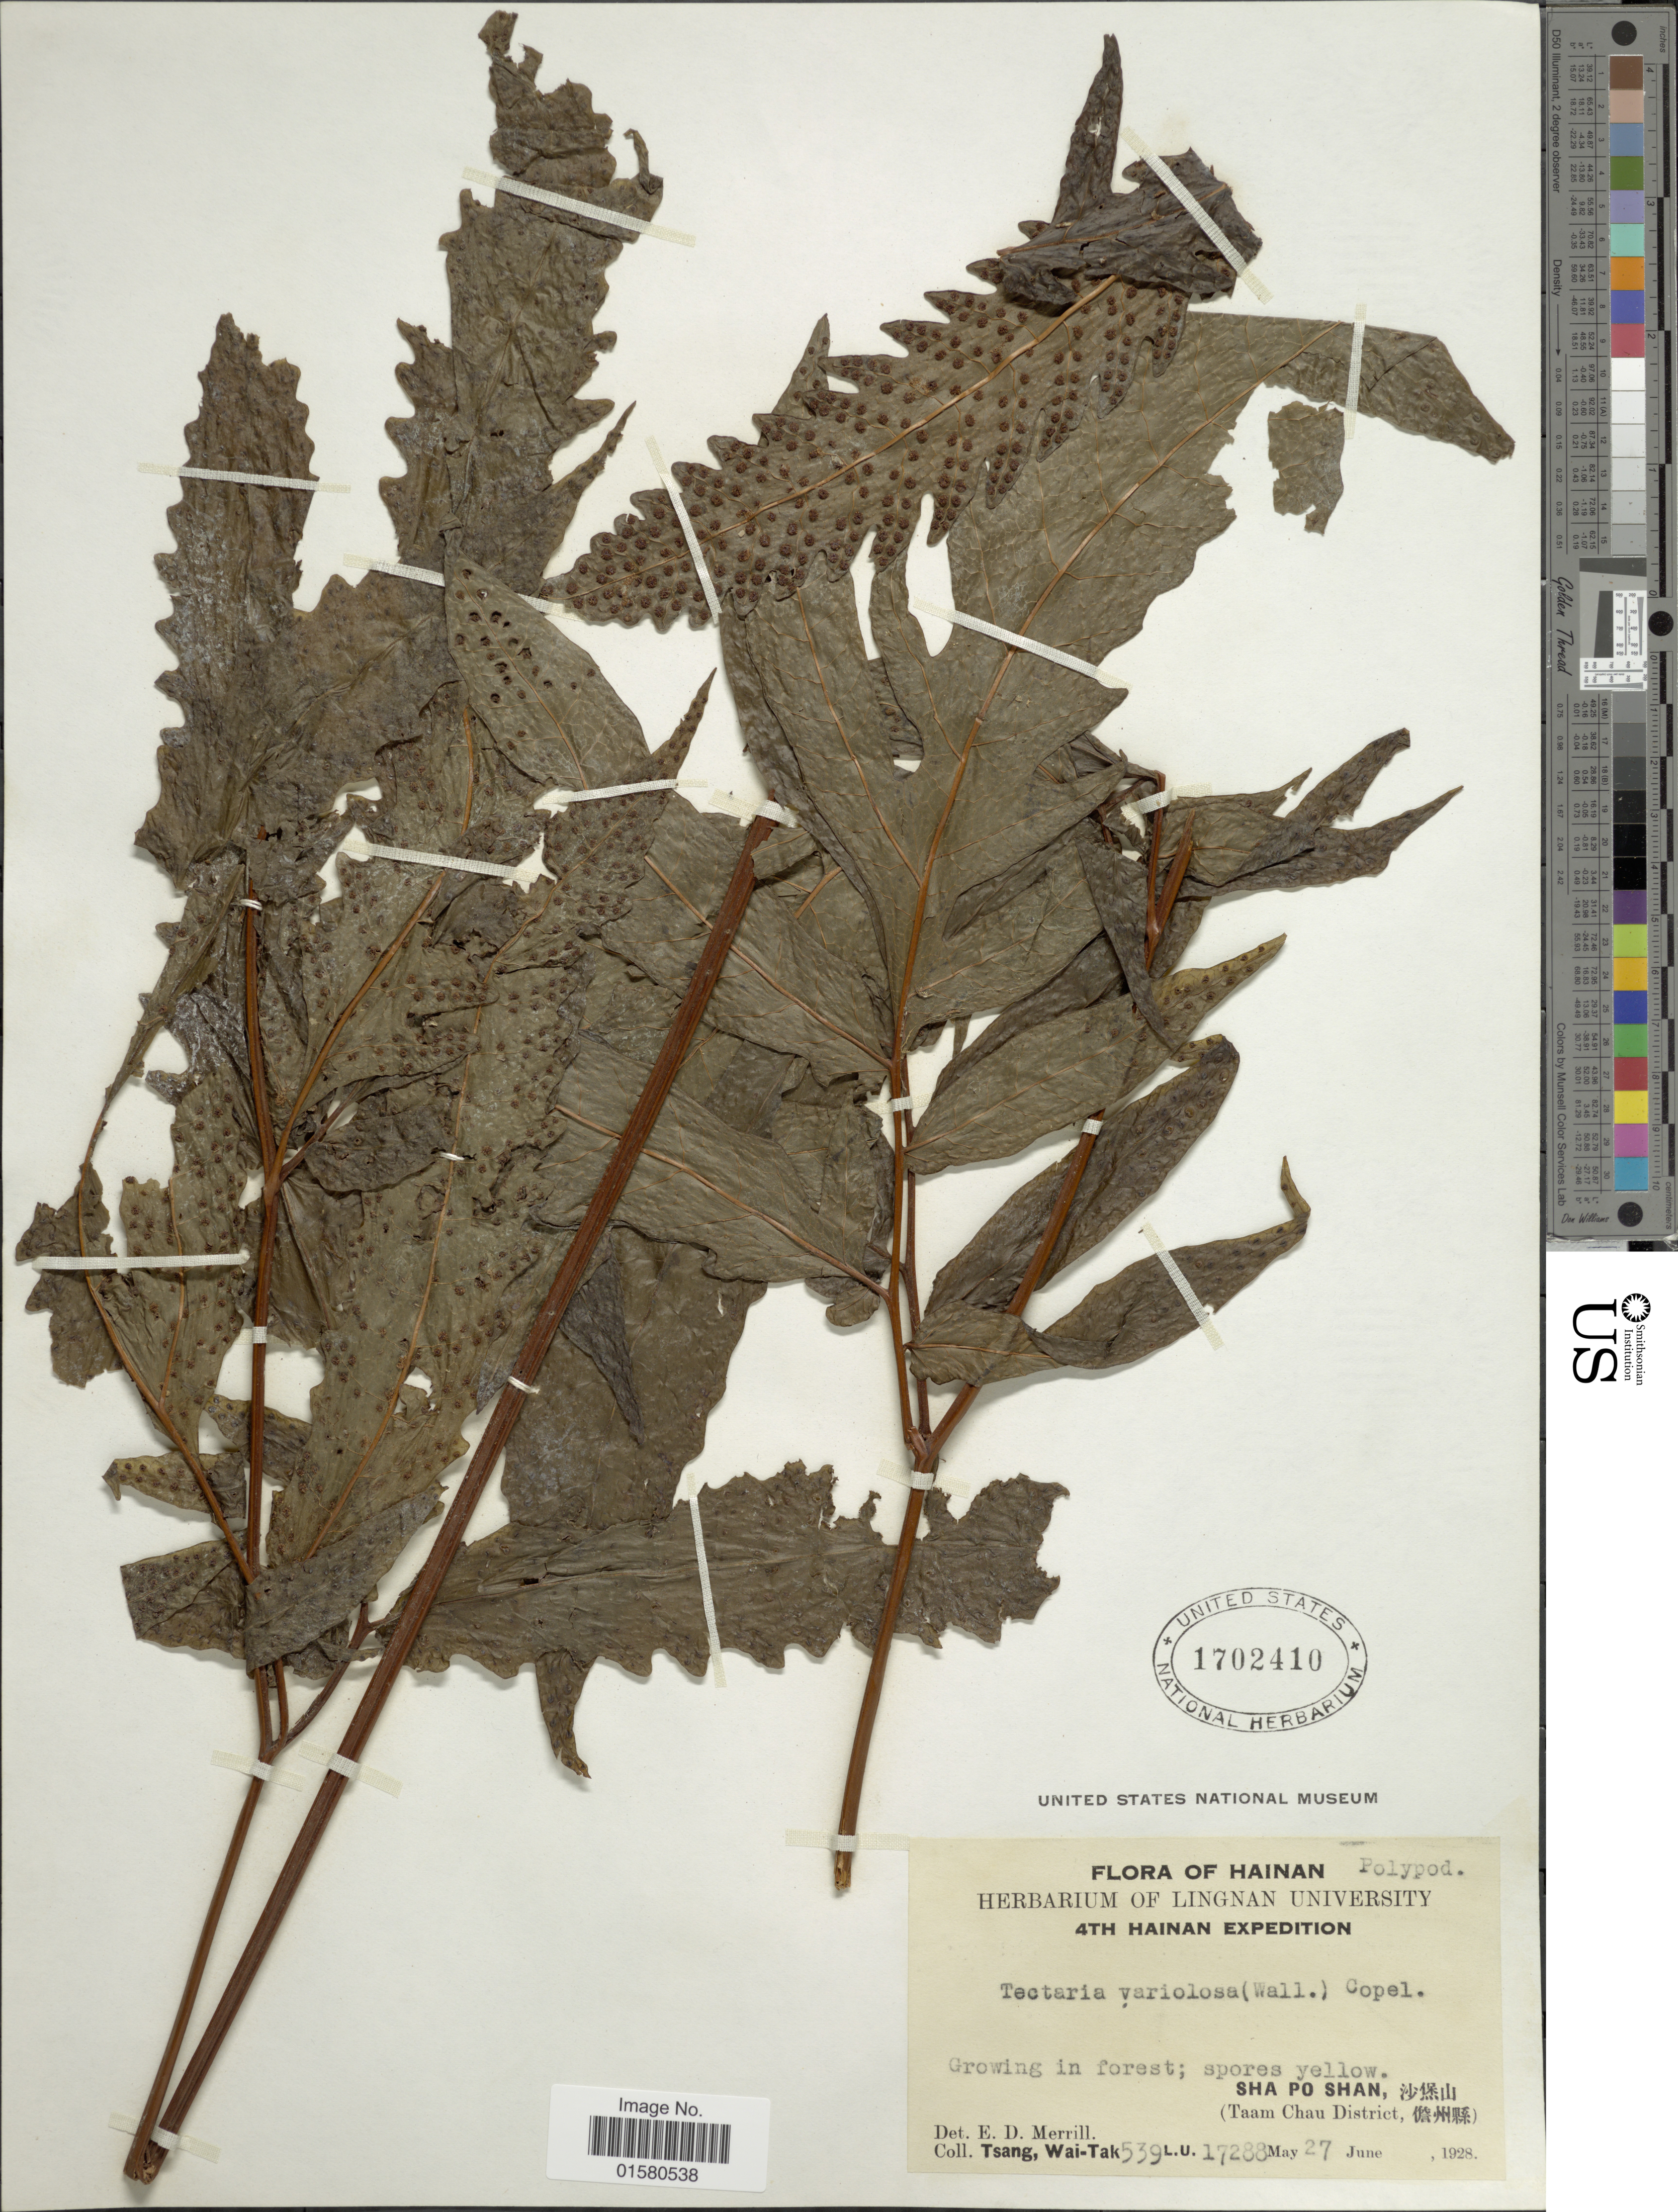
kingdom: Plantae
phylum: Tracheophyta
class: Polypodiopsida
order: Polypodiales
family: Tectariaceae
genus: Tectaria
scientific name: Tectaria variolosa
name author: (Wall. ex Hook.) C. Chr.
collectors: W. T. Tsang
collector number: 539/17288?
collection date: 1928-05-27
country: China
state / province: Hainan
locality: Taam Chau District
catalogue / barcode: US 1702410